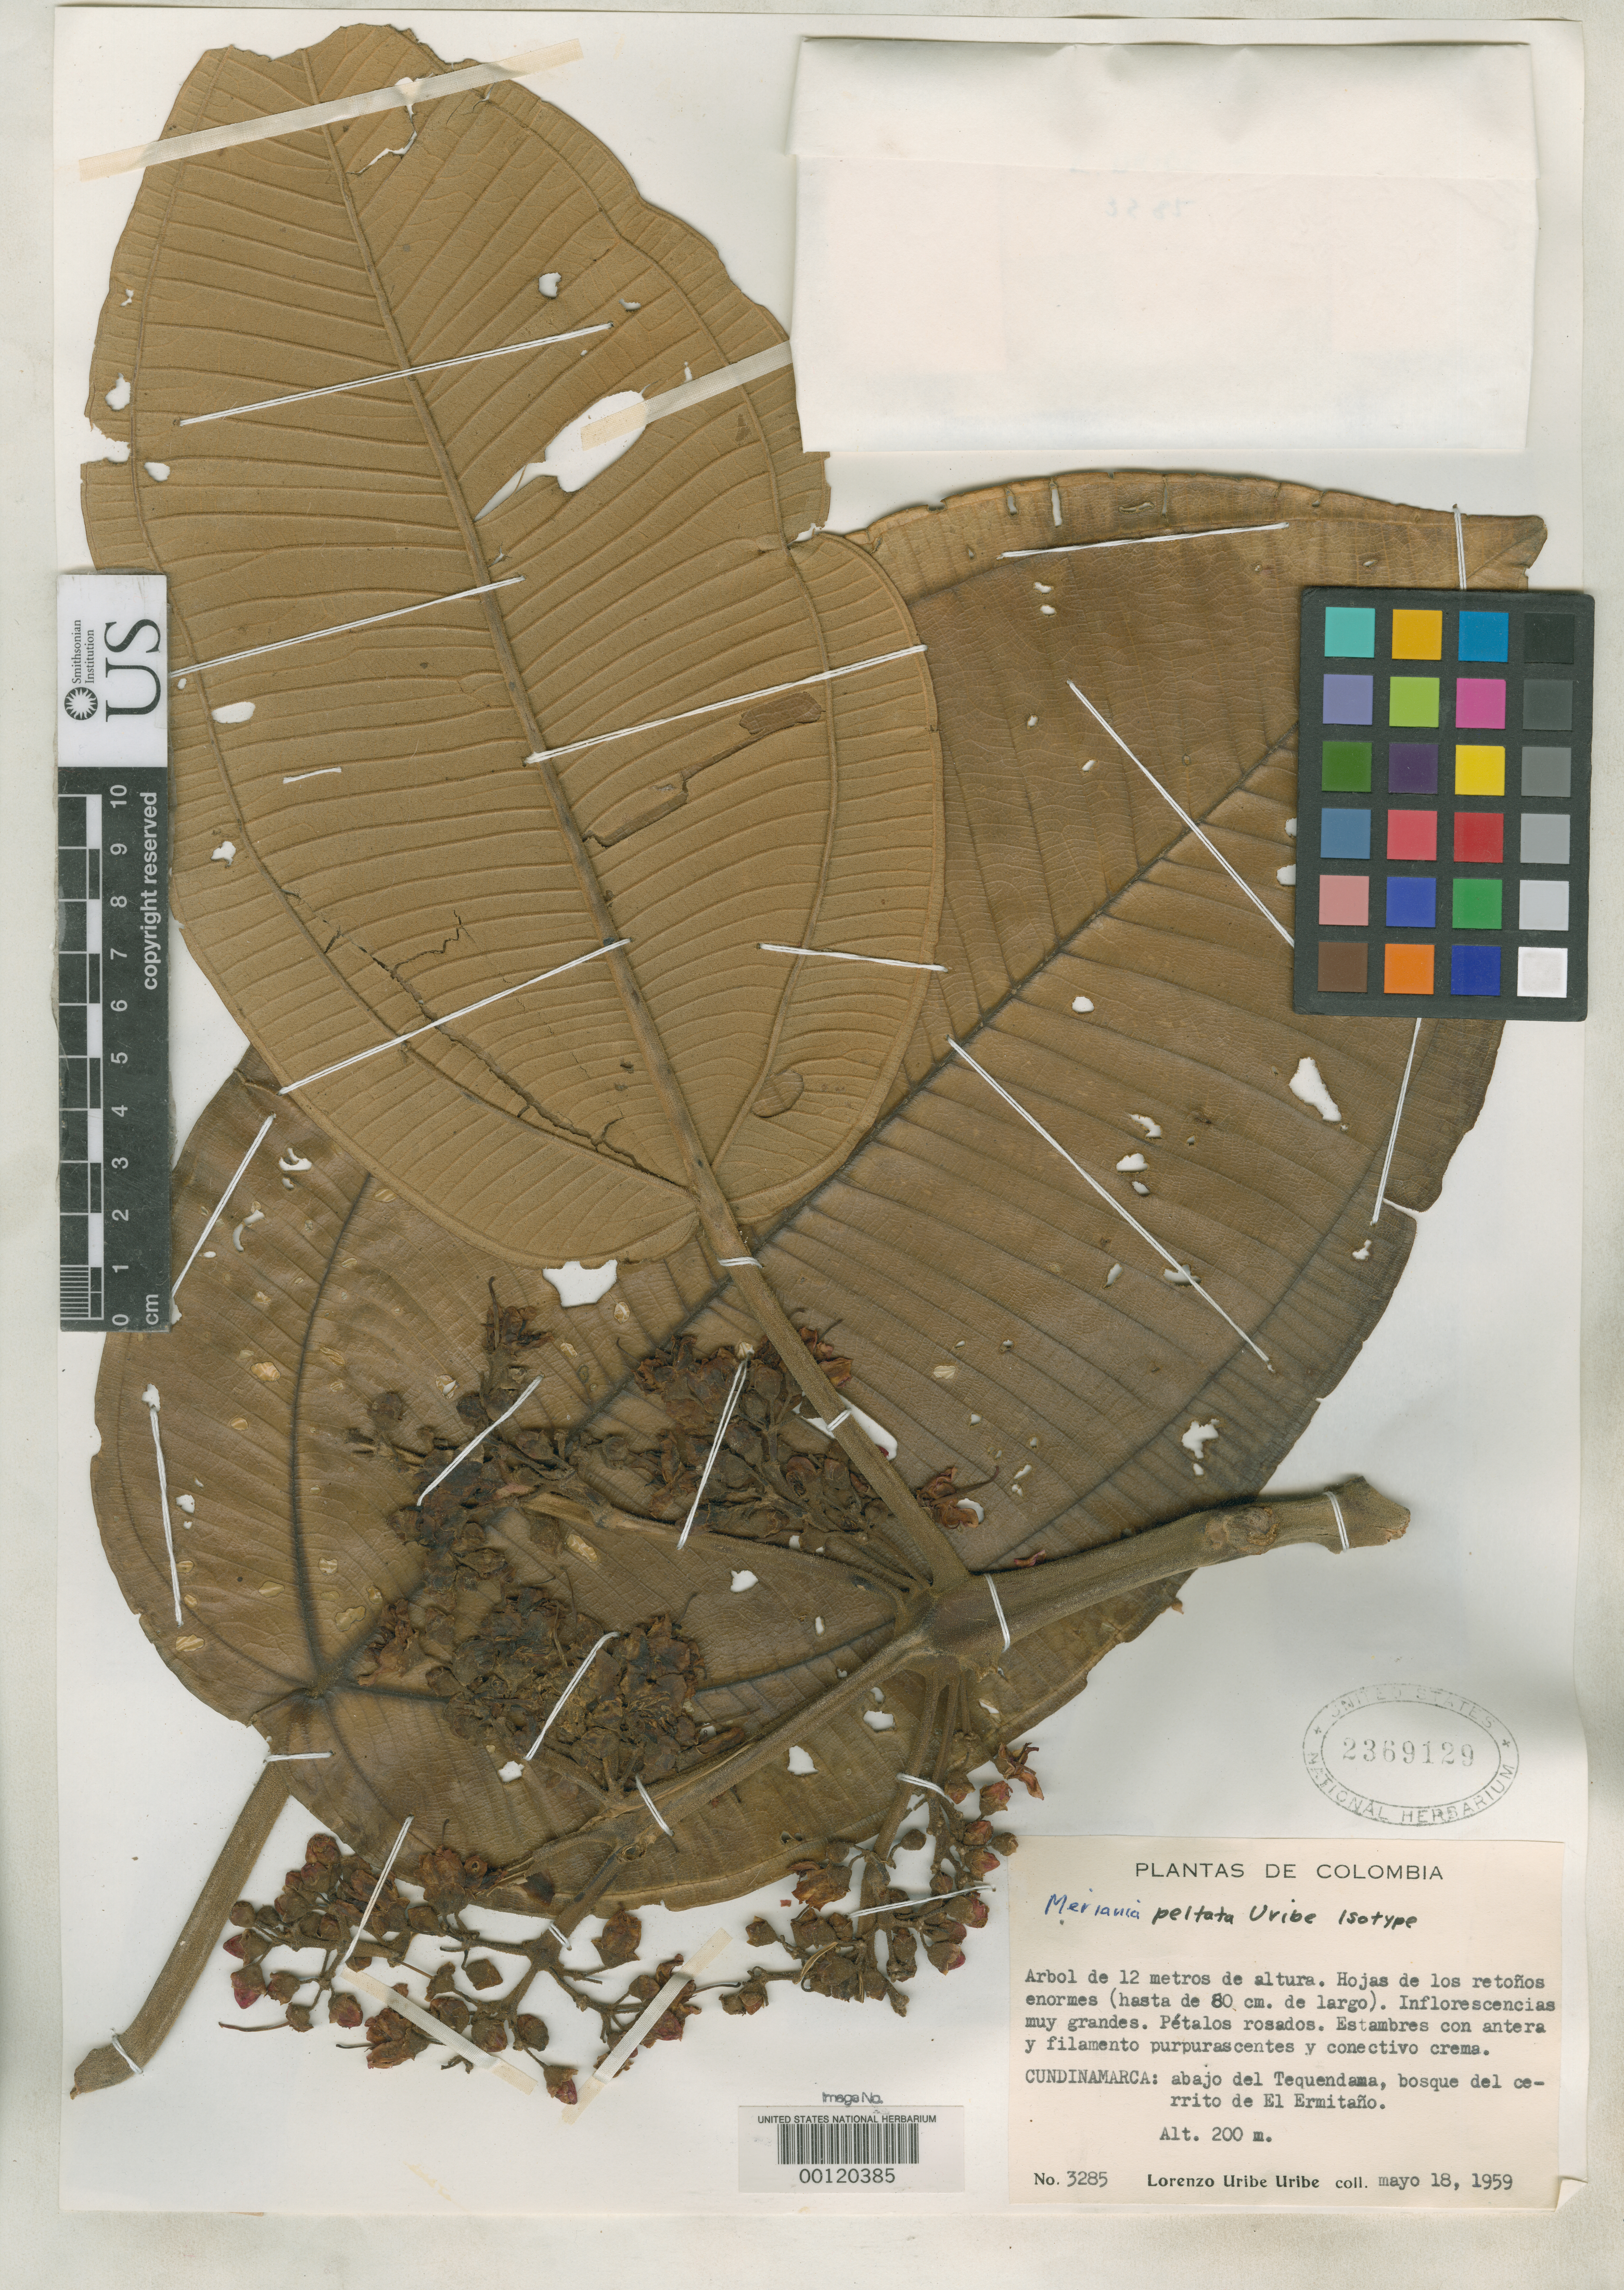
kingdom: Plantae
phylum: Tracheophyta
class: Magnoliopsida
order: Myrtales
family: Melastomataceae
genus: Meriania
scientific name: Meriania peltata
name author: L. Uribe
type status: Isotype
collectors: L. Uribe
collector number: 3285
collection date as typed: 18 May 1959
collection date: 1959-05-18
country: Colombia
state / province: Cundinamarca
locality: Tequendama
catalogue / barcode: US 2369129